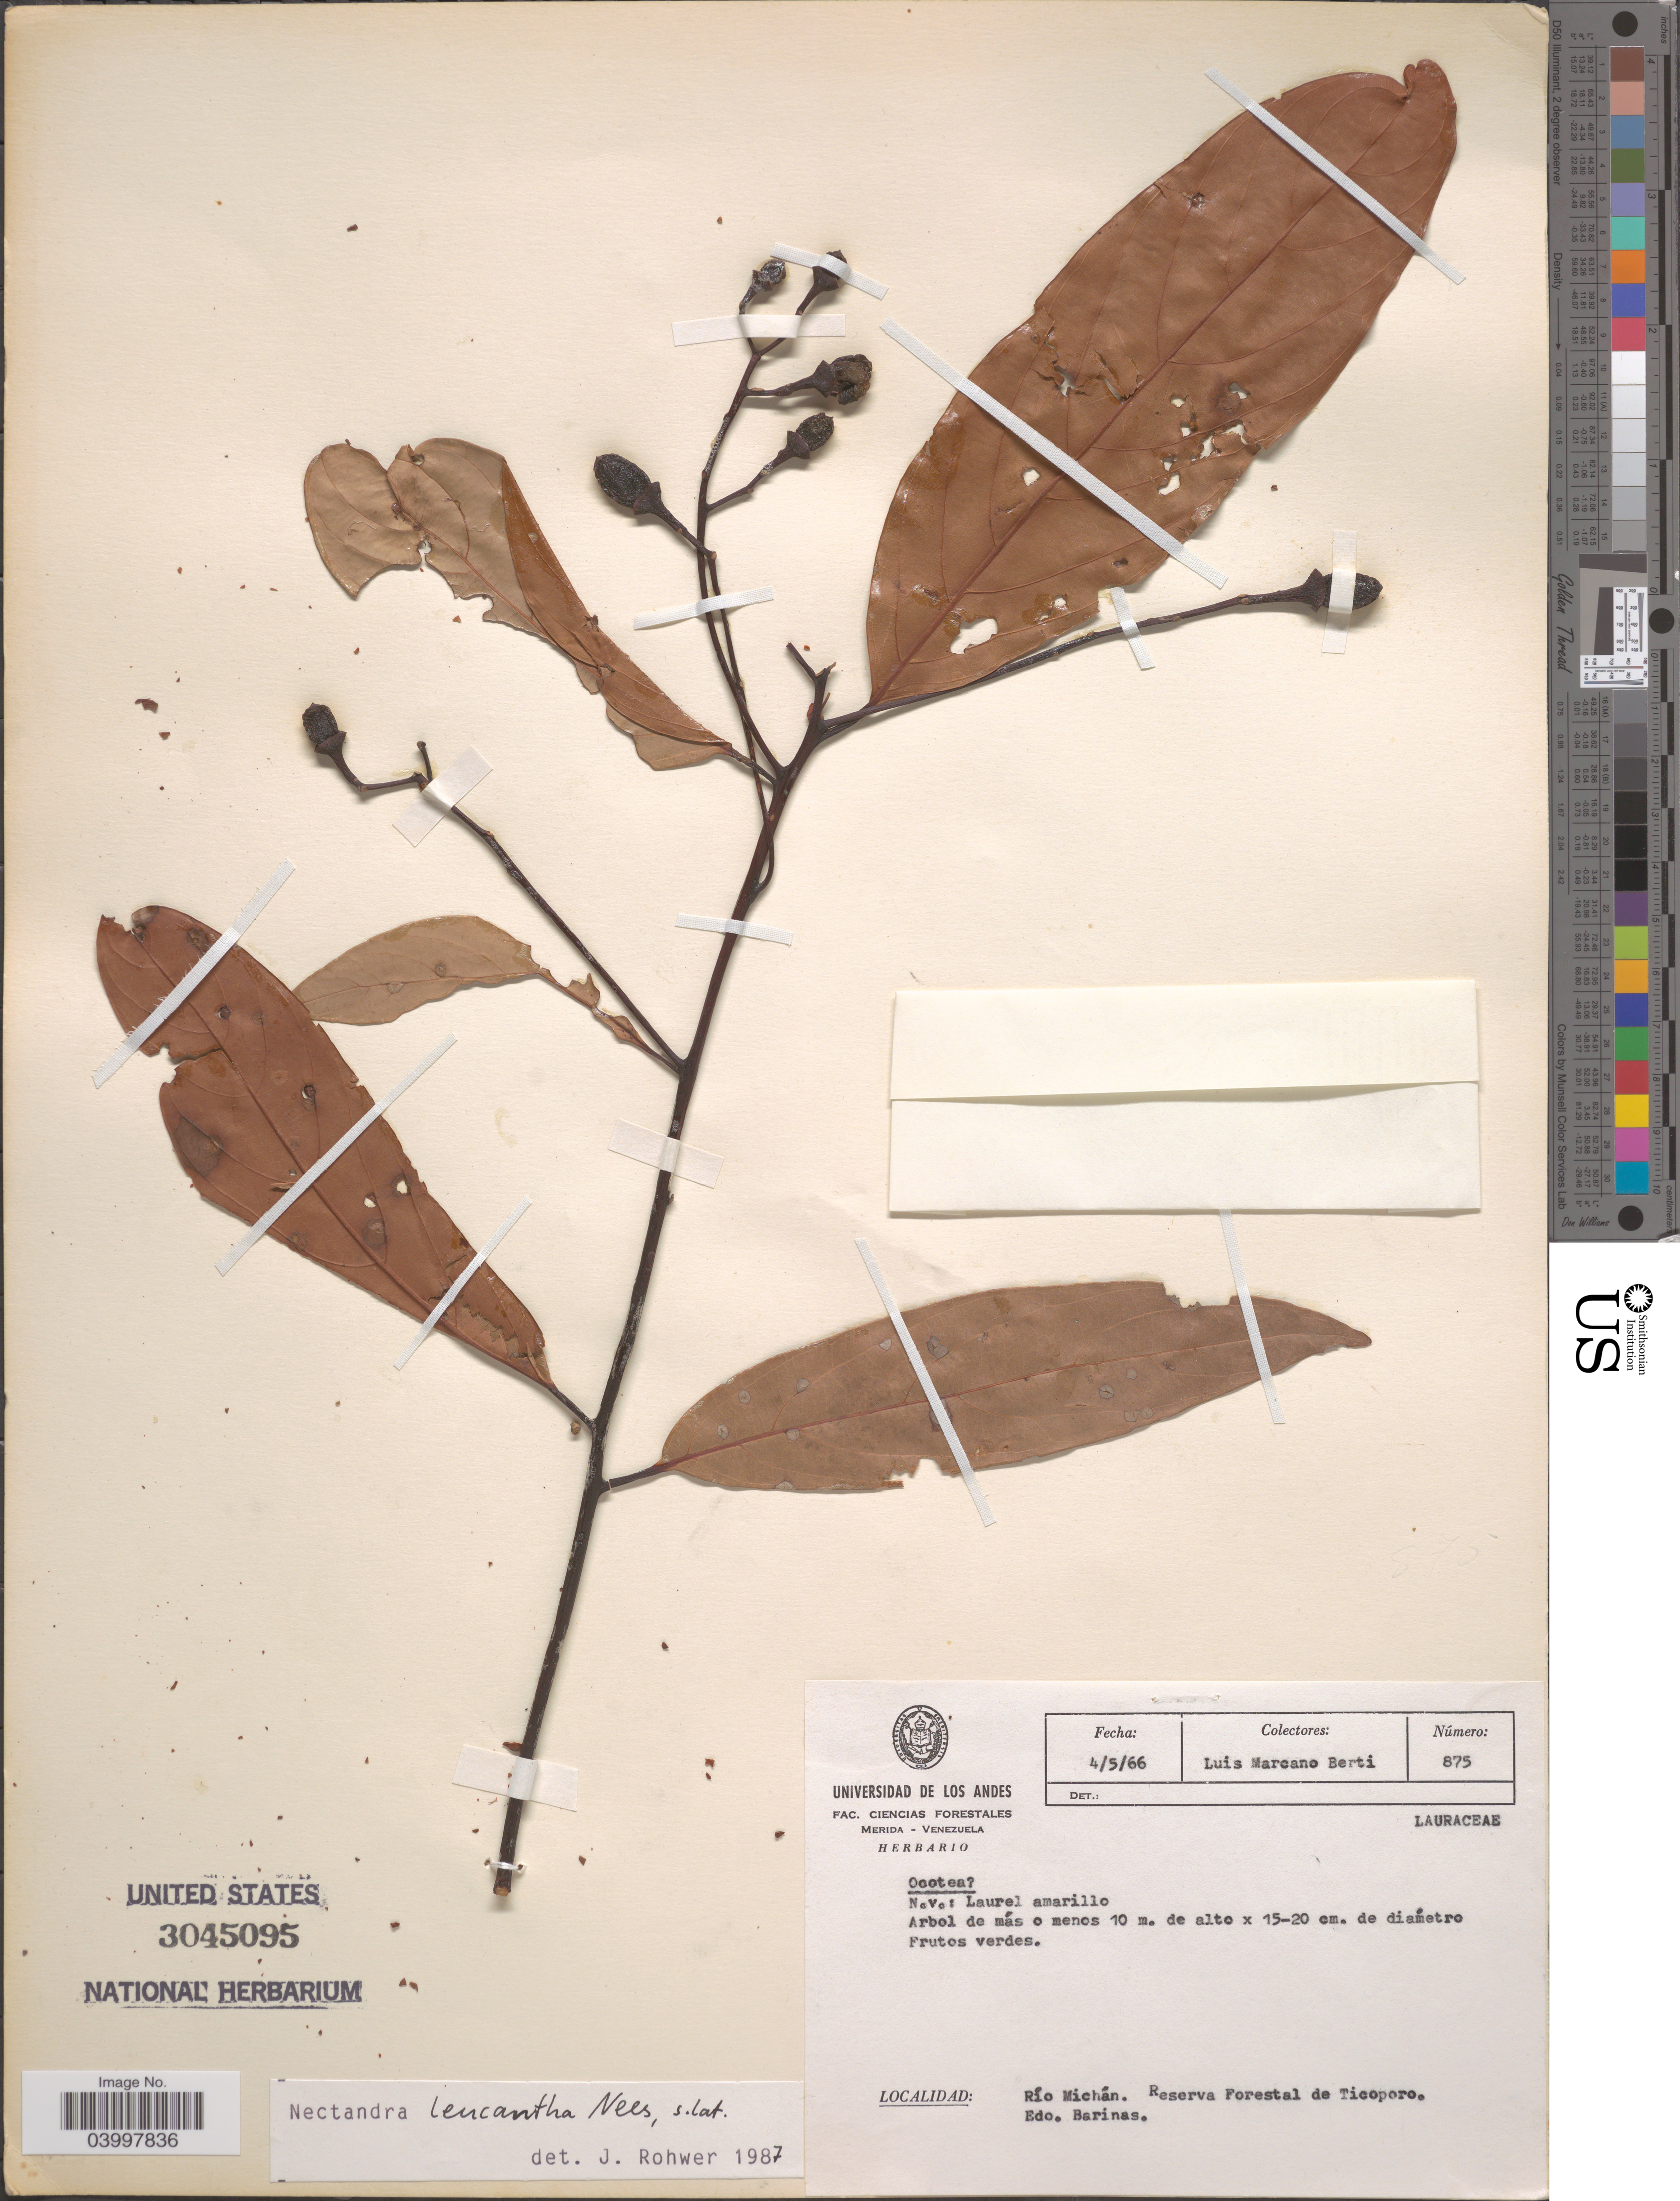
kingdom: Plantae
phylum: Tracheophyta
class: Magnoliopsida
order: Laurales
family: Lauraceae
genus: Nectandra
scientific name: Nectandra leucantha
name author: Nees & Mart.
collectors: L. Marcano-Berti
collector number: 875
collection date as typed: Transcribed d/m/y: 4/5/66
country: Venezuela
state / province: Barinas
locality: Río Michán. Reserva Forestal de Ticoporo.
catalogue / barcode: US 3045095